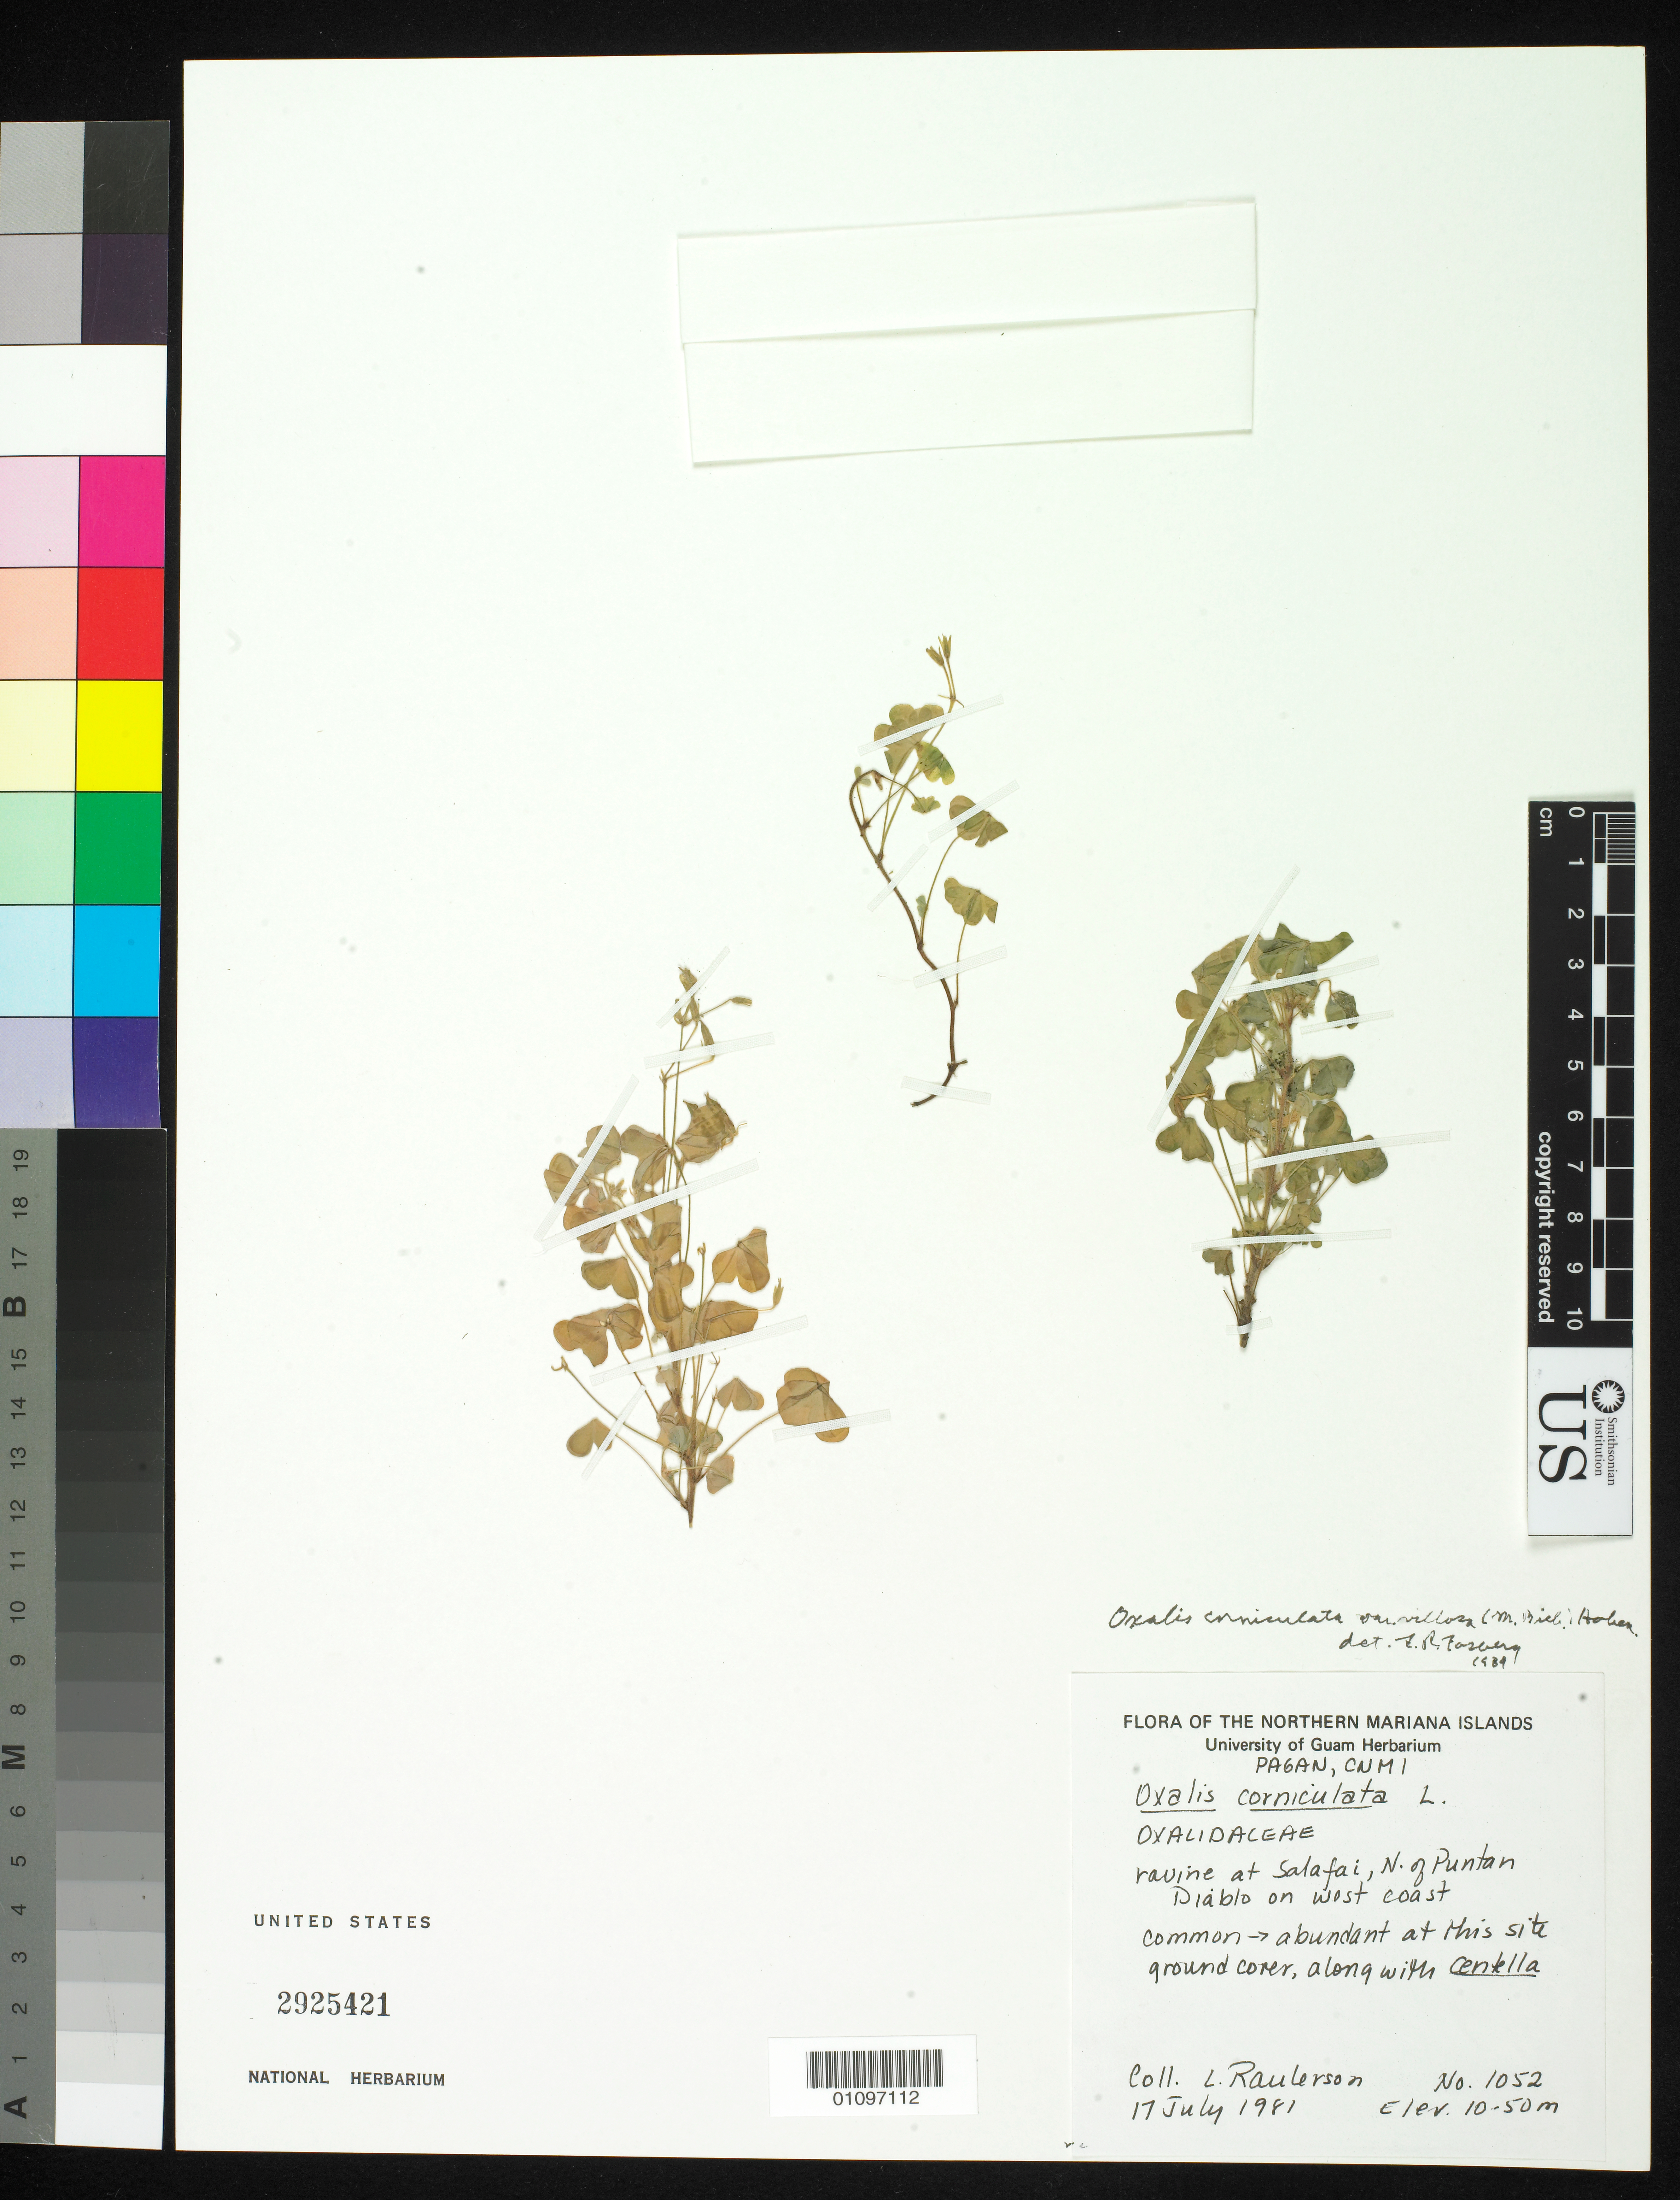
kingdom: Plantae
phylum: Tracheophyta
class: Magnoliopsida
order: Oxalidales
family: Oxalidaceae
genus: Oxalis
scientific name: Oxalis corniculata var. villosa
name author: (M. Bieb.) Hohen.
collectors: L. Raulerson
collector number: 1052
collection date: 1981-07-17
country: Northern Mariana Islands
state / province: Northern Islands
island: Pagan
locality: Salafai, on west coast N. of Puntan Diablo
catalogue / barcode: US 2925421